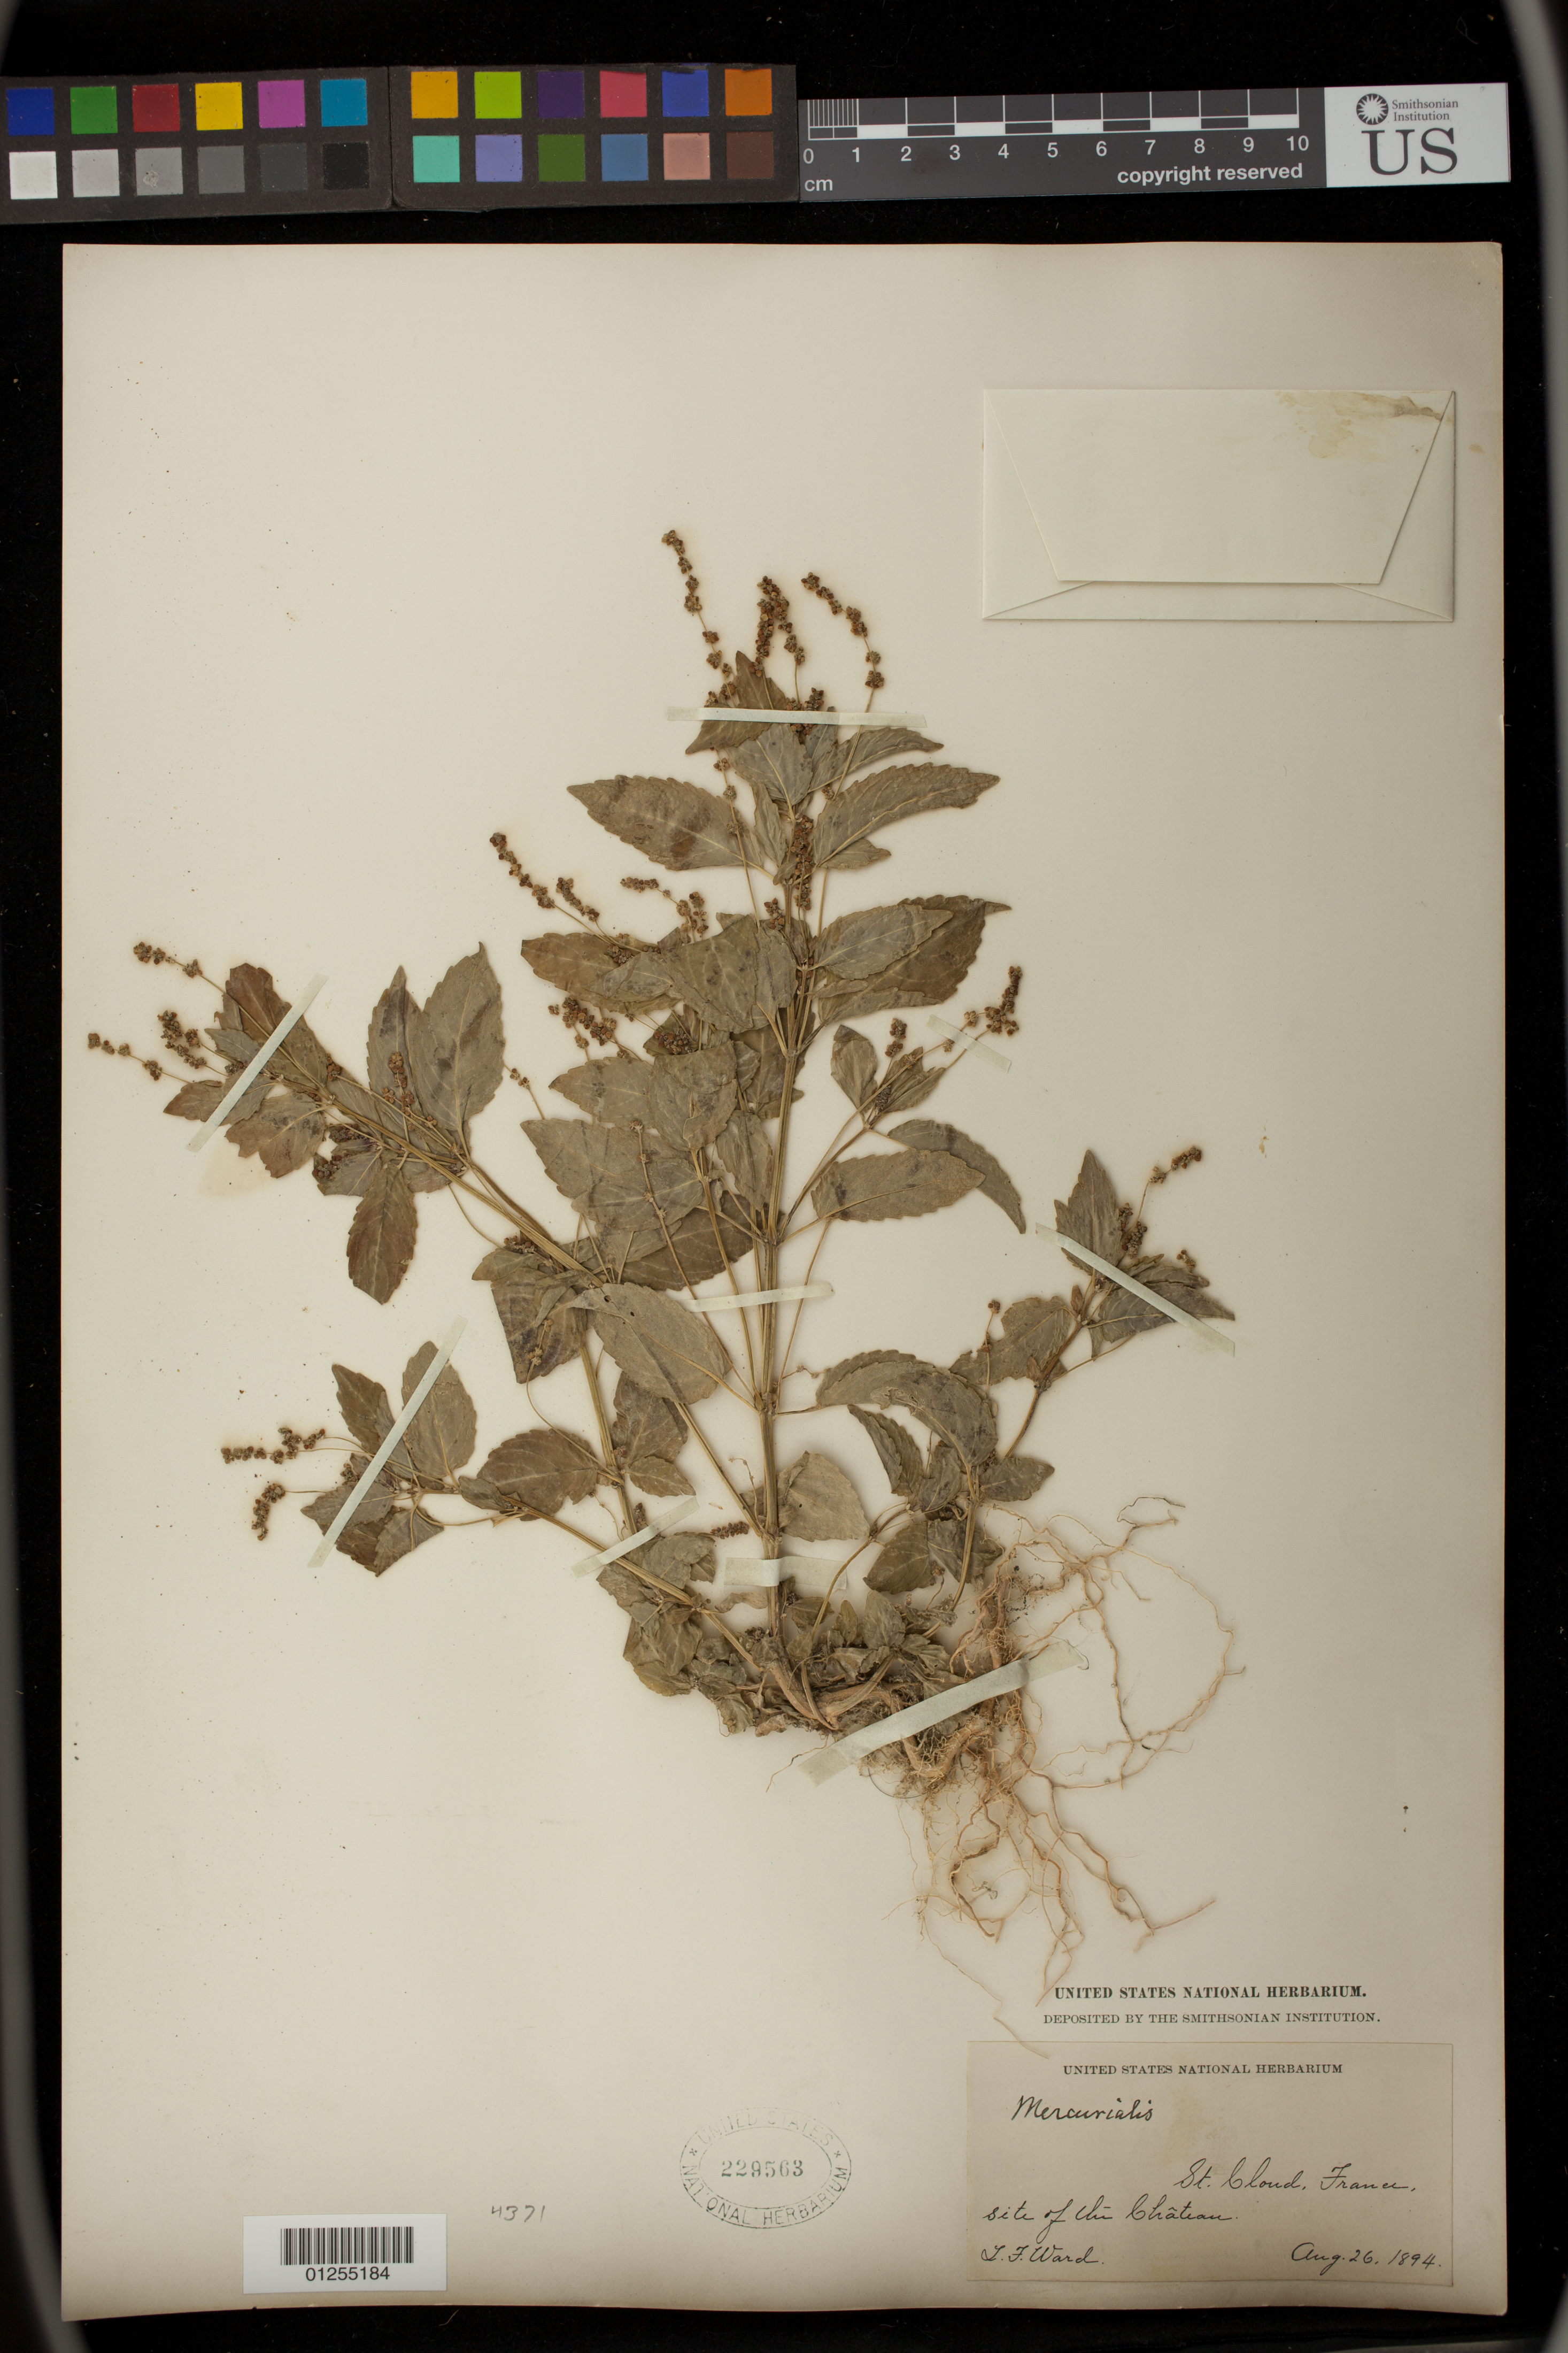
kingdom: Plantae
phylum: Tracheophyta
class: Magnoliopsida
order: Malpighiales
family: Euphorbiaceae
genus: Mercurialis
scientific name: Mercurialis sp.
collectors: L. F. Ward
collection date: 1894-08-26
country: France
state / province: Île-de-France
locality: St. Cloud site of the Chateau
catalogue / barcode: US 229563